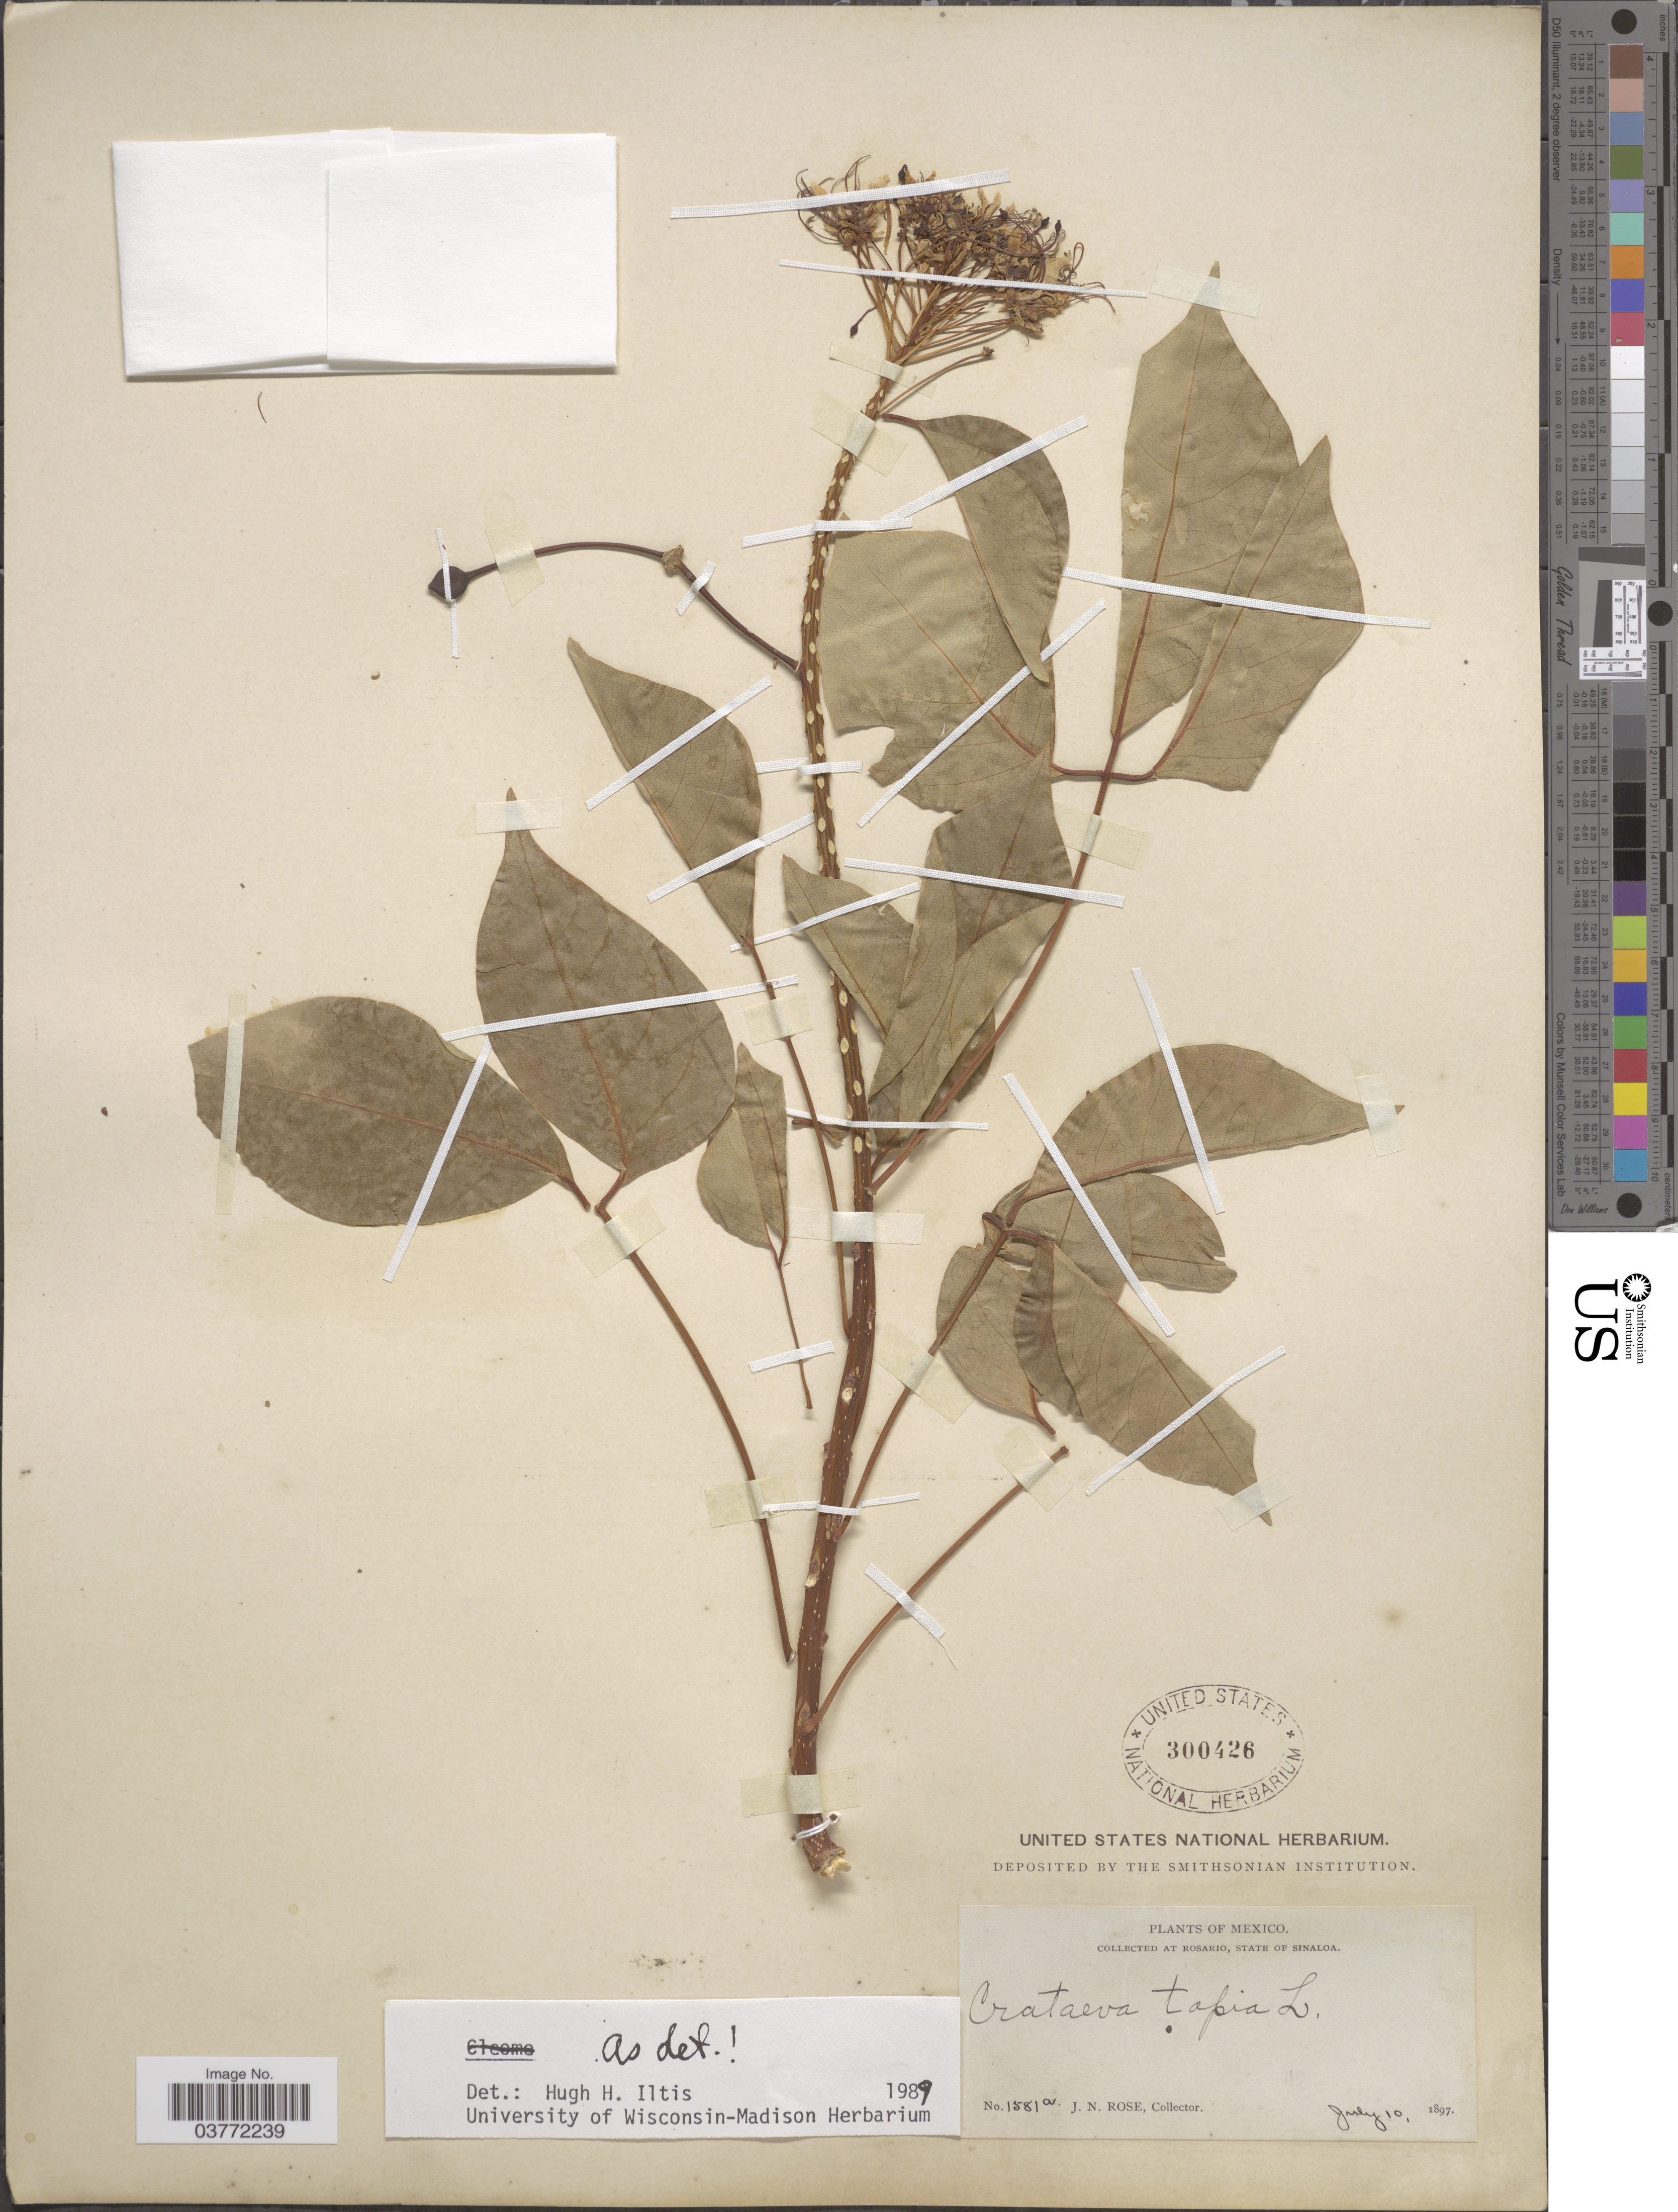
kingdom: Plantae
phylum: Tracheophyta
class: Magnoliopsida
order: Brassicales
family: Capparaceae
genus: Crateva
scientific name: Crateva tapia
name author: L.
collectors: J. N. Rose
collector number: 1581a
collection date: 1897-07-10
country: Mexico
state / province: Sinaloa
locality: Rosario.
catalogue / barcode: US 300426